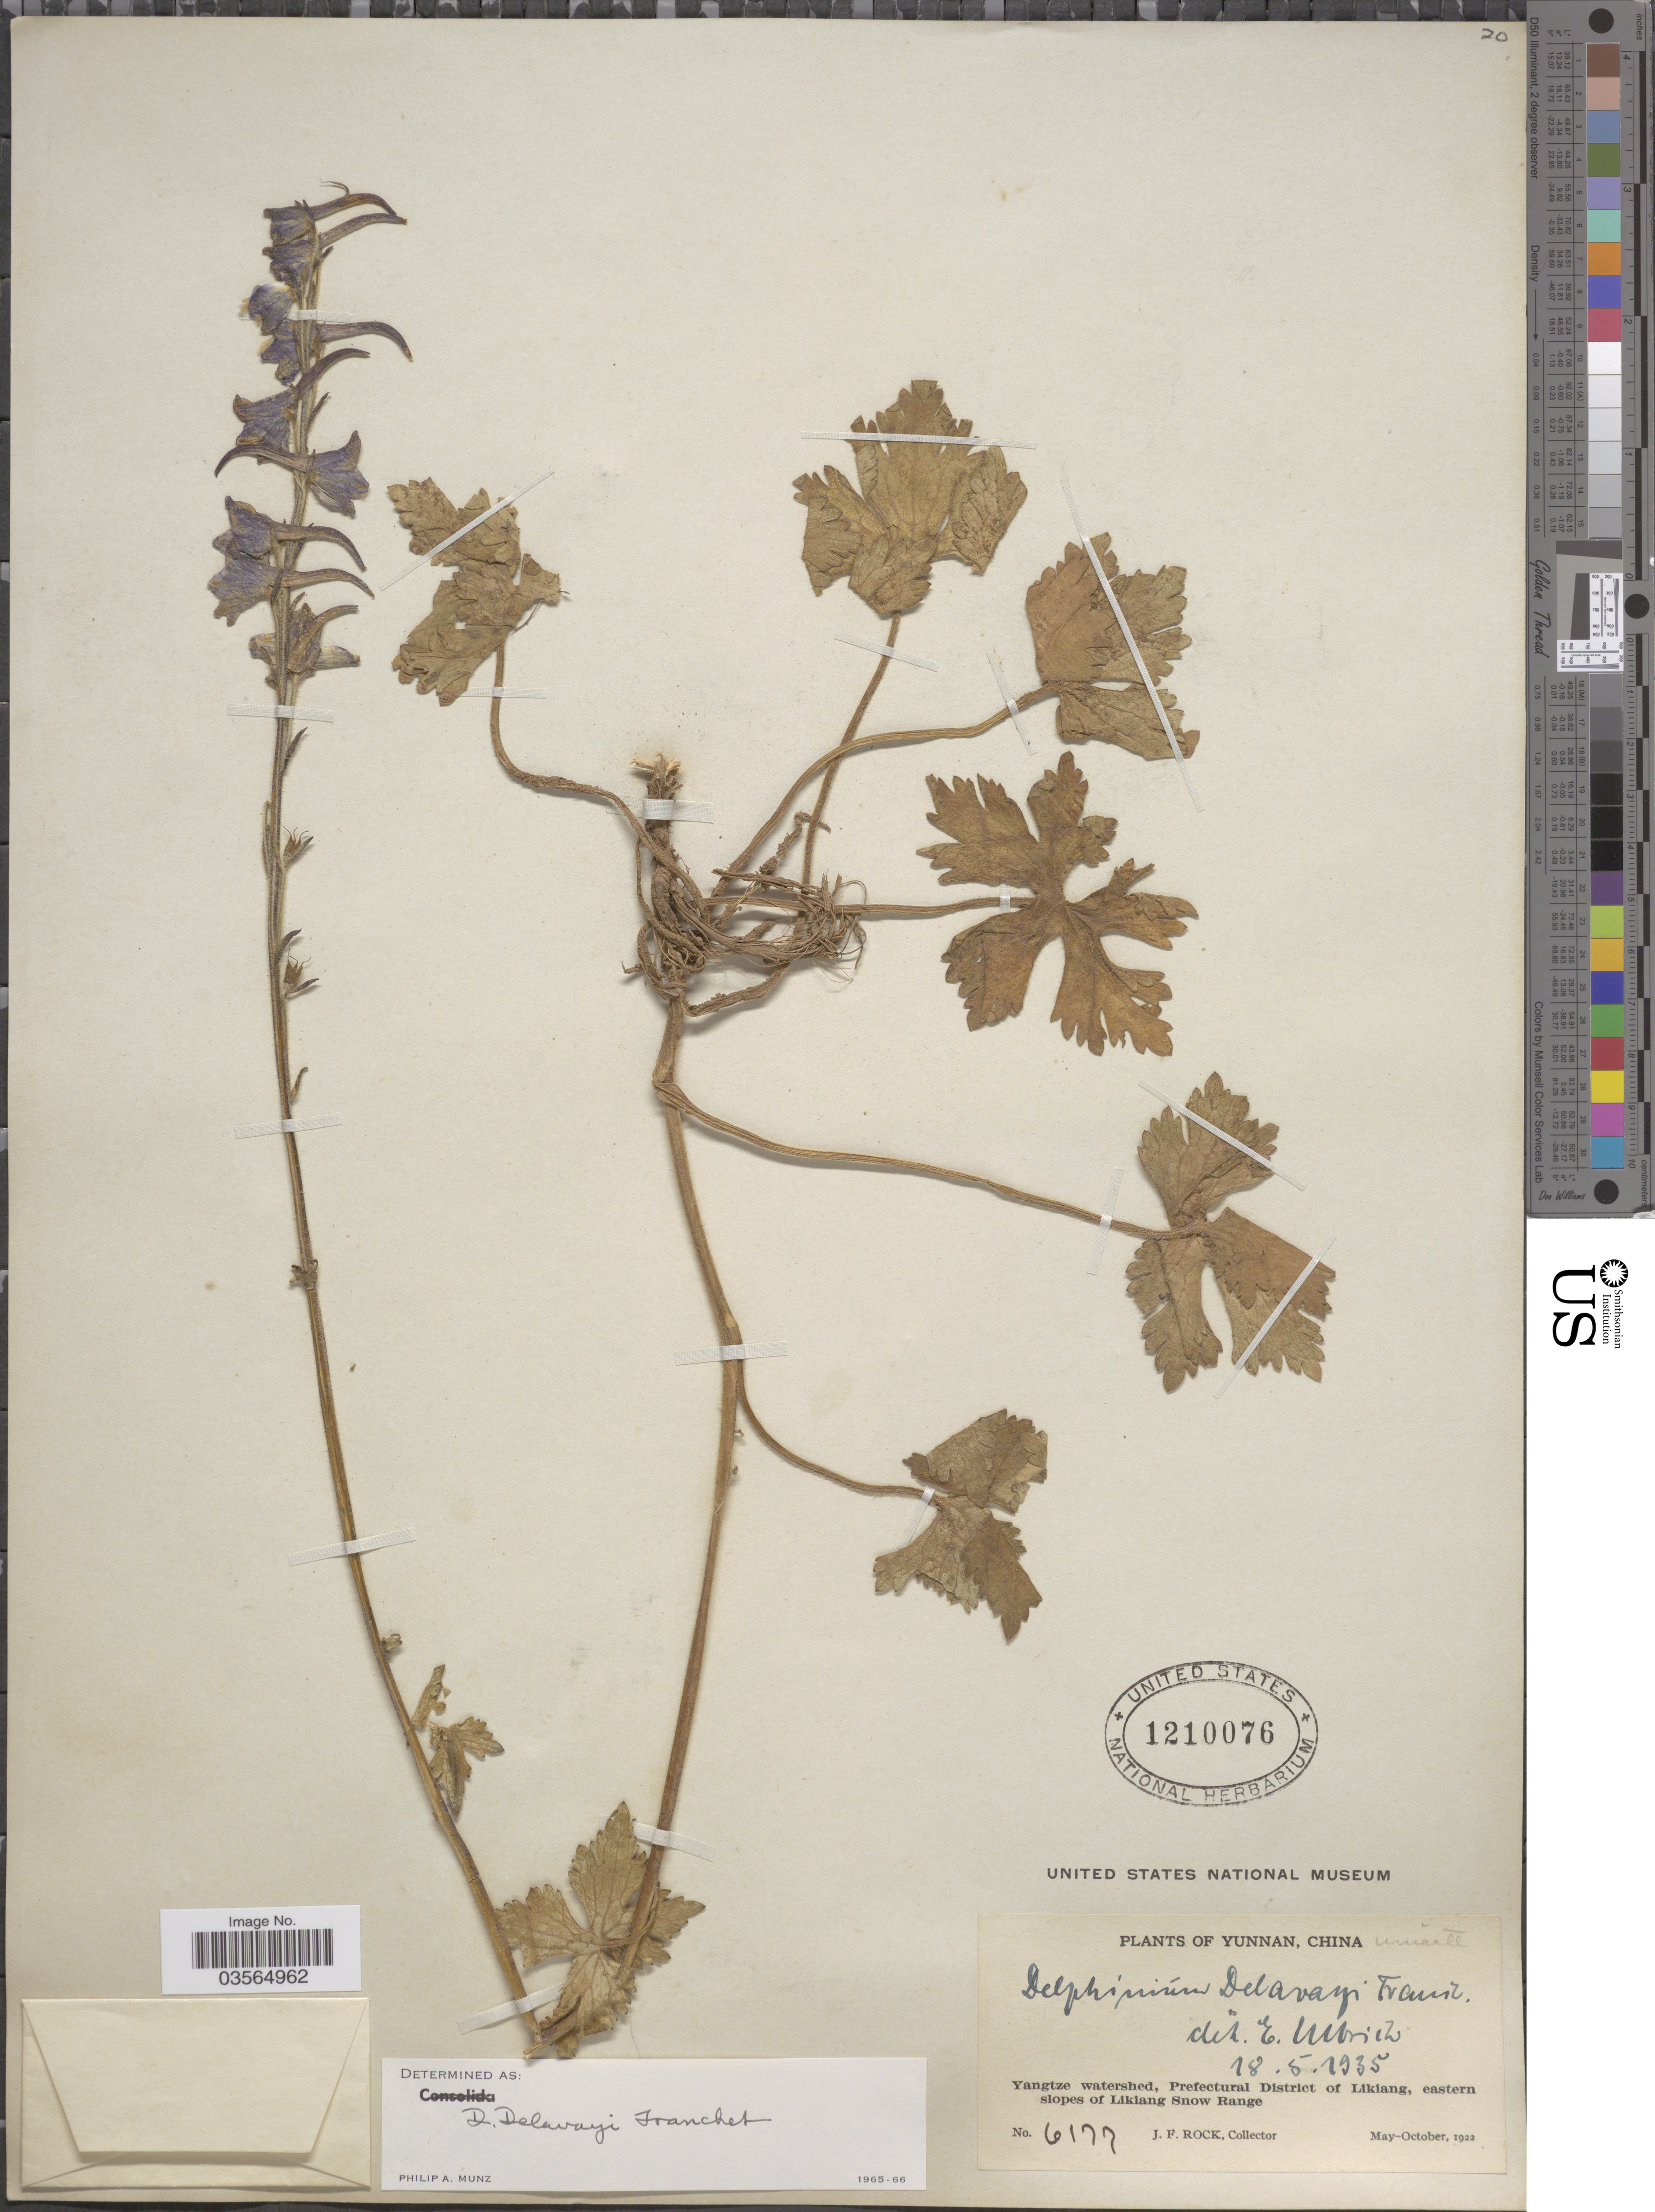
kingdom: Plantae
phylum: Tracheophyta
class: Magnoliopsida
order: Ranunculales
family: Ranunculaceae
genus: Delphinium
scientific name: Delphinium delavayi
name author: Franch.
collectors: J. Rock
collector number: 6177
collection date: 1922-05/1922-10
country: China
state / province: Yunnan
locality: Yangtze watershed, Prefectural District of Likiang, eastern slopes of Likiang Snow Range.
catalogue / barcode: US 1210076